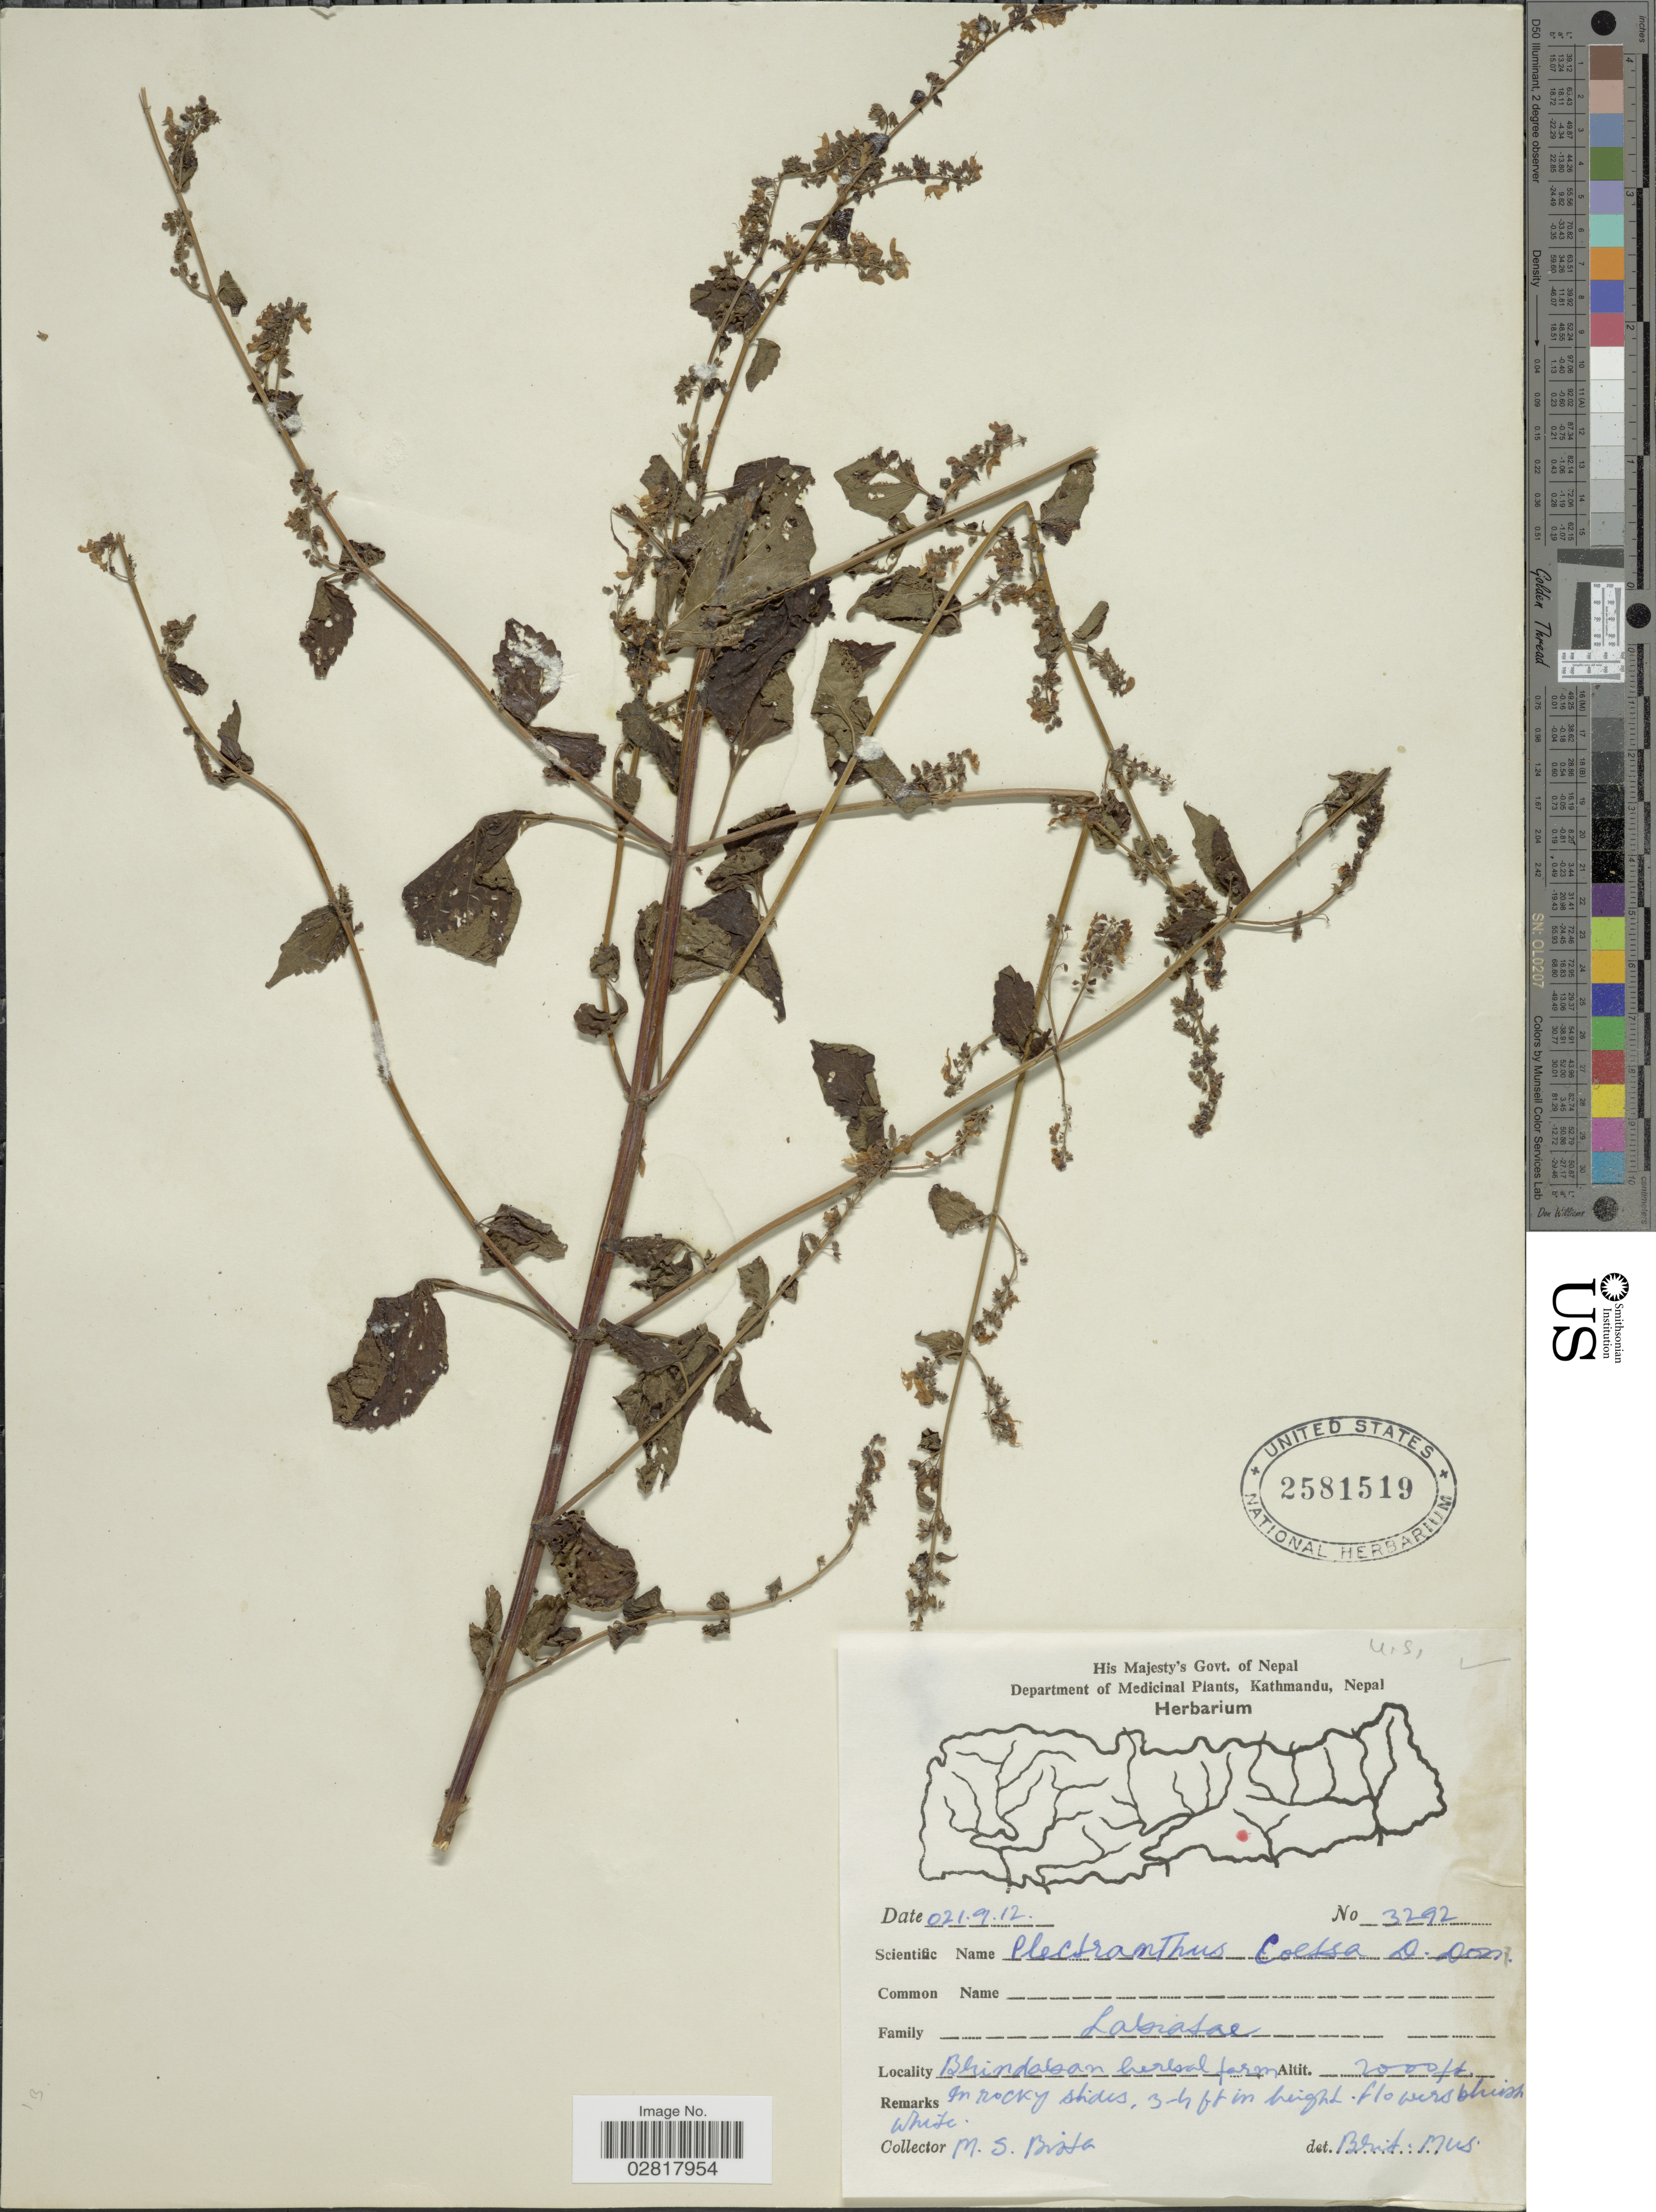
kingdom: Plantae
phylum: Tracheophyta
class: Magnoliopsida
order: Lamiales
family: Lamiaceae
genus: Plectranthus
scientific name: Plectranthus coetsa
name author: Buch.-Ham. ex D. Don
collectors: M. Bista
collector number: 3292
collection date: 1965-09-12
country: Nepal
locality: Bhindalsan herbal farm.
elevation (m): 610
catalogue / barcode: US 2581519